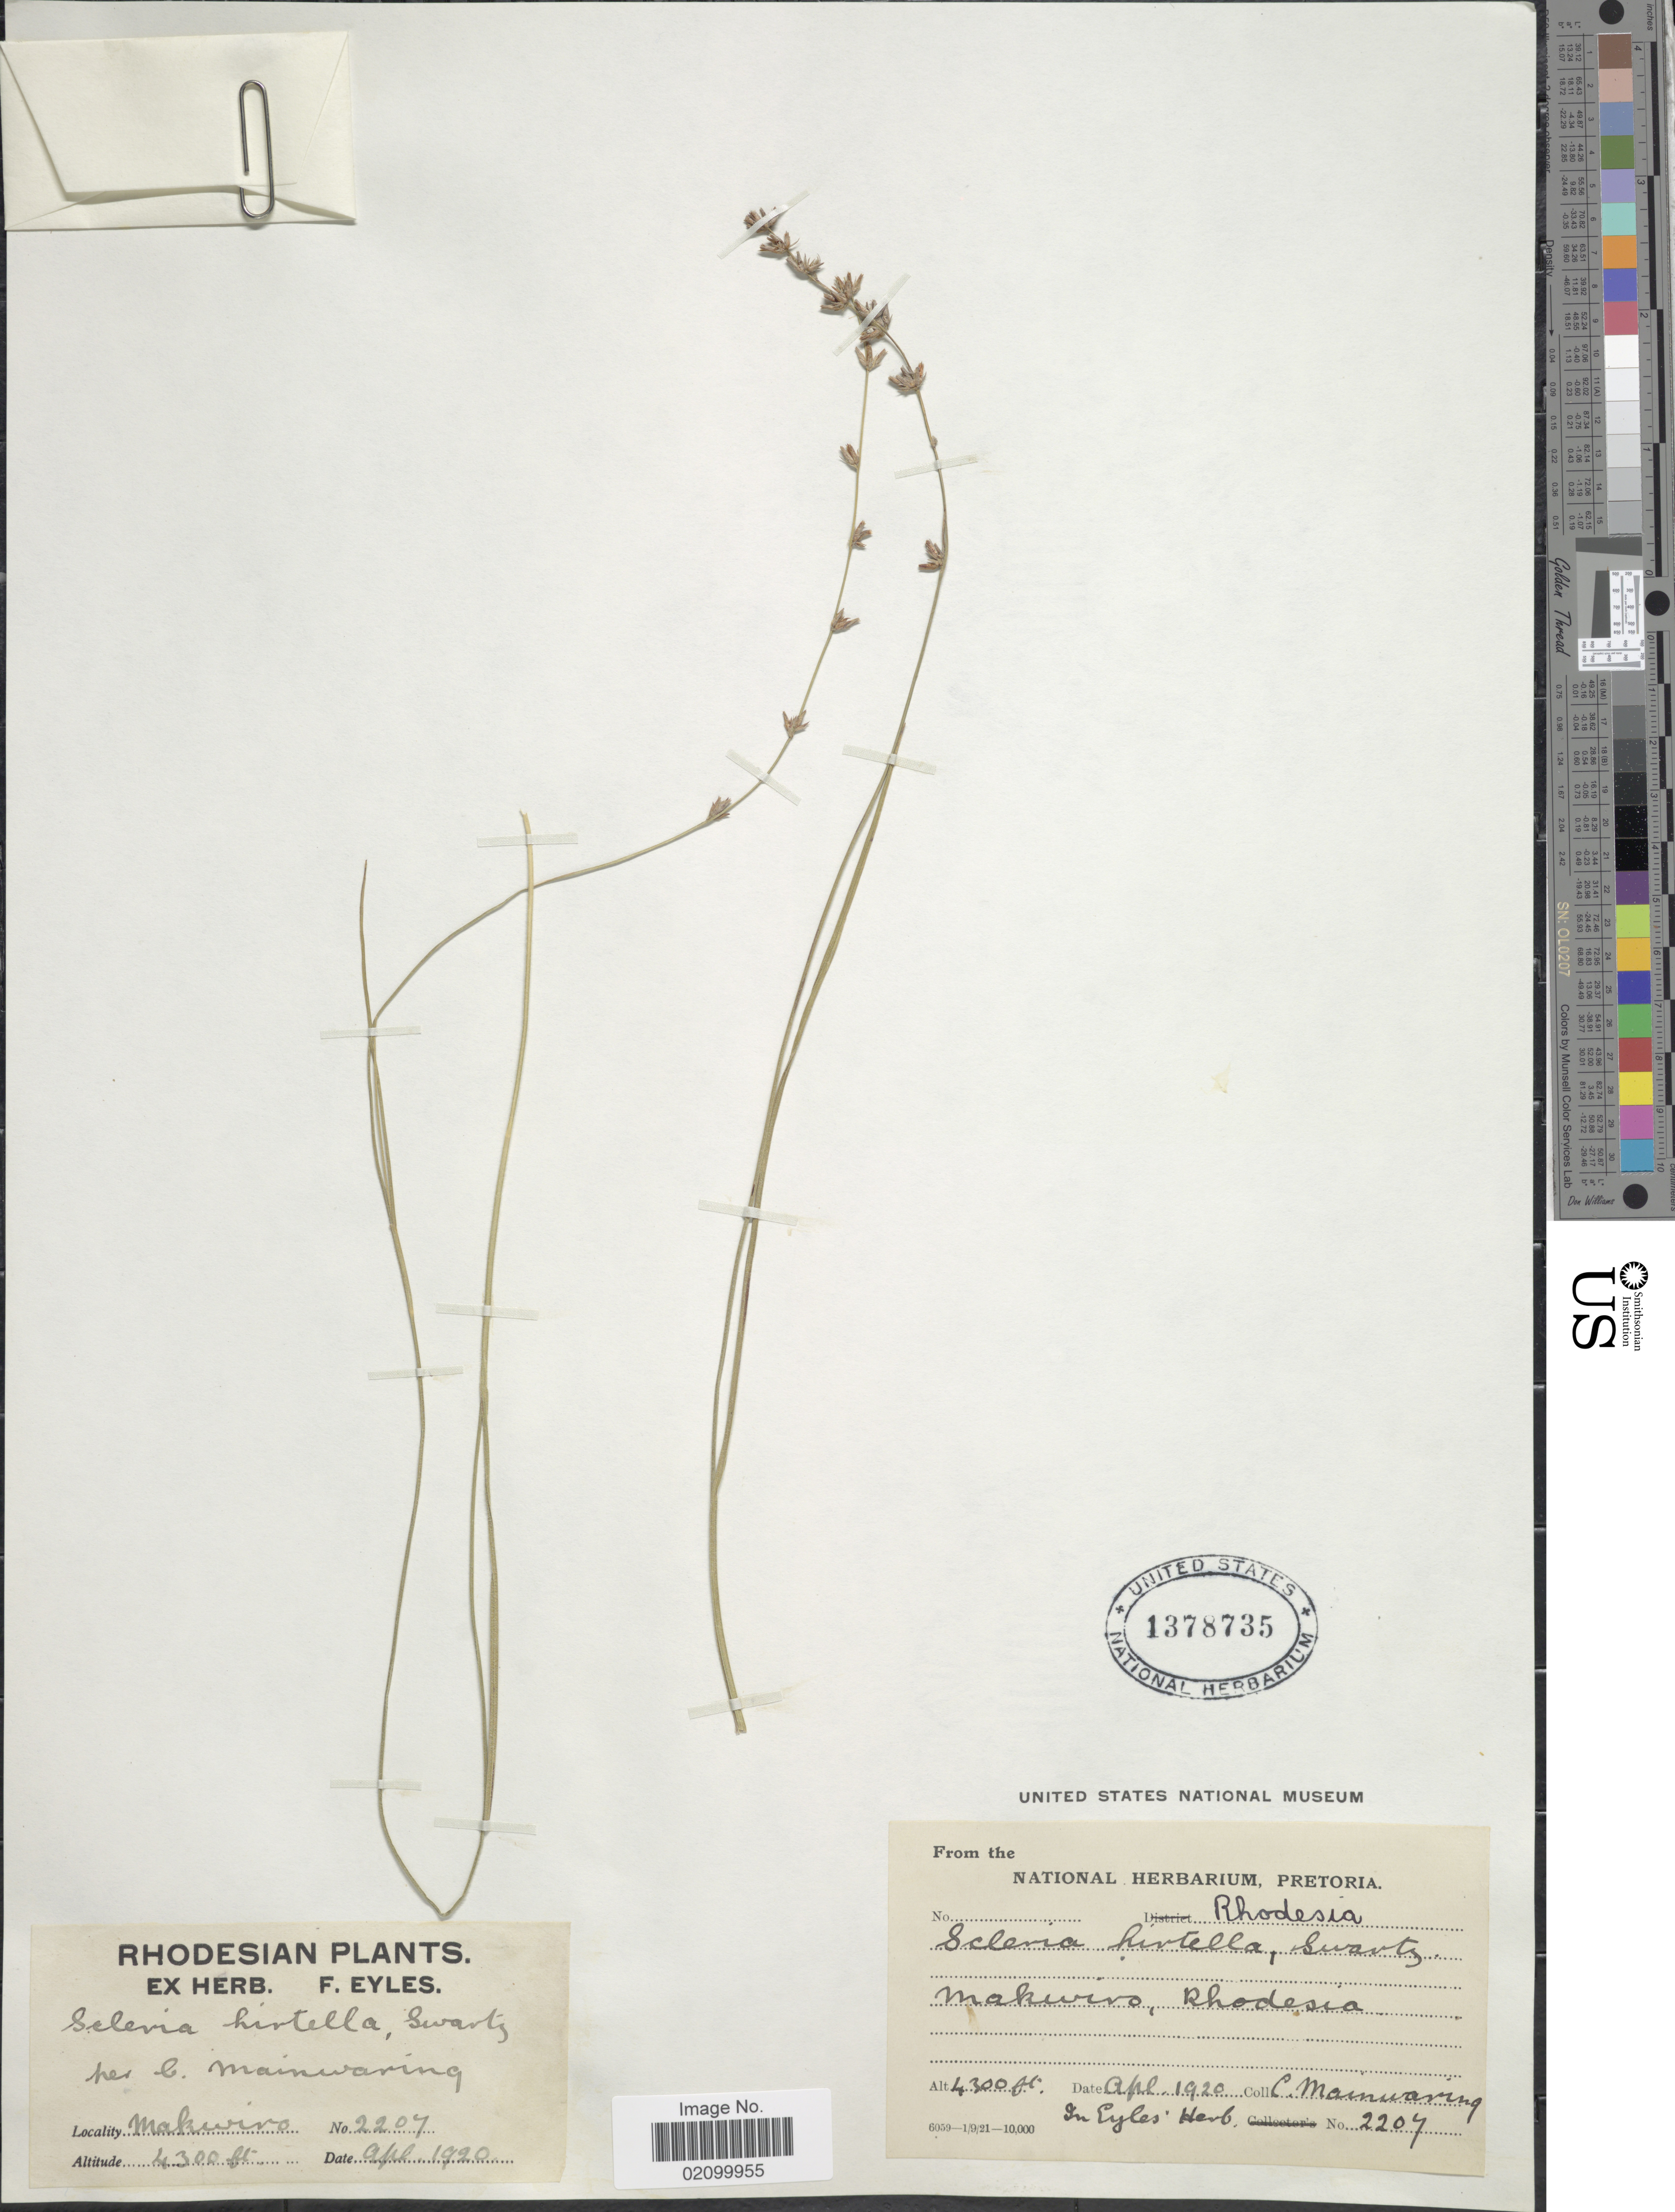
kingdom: Plantae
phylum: Tracheophyta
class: Liliopsida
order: Poales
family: Cyperaceae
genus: Scleria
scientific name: Scleria dregeana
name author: Kunth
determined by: Strong, Mark T., (BOT), Smithsonian Institution - National Museum of Natural History (UNITED STATES)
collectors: C. Mainwaring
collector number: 2207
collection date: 1920-04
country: Zimbabwe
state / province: Mashonaland West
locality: Rhodesia, Makwiro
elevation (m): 1311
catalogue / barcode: US 1378735